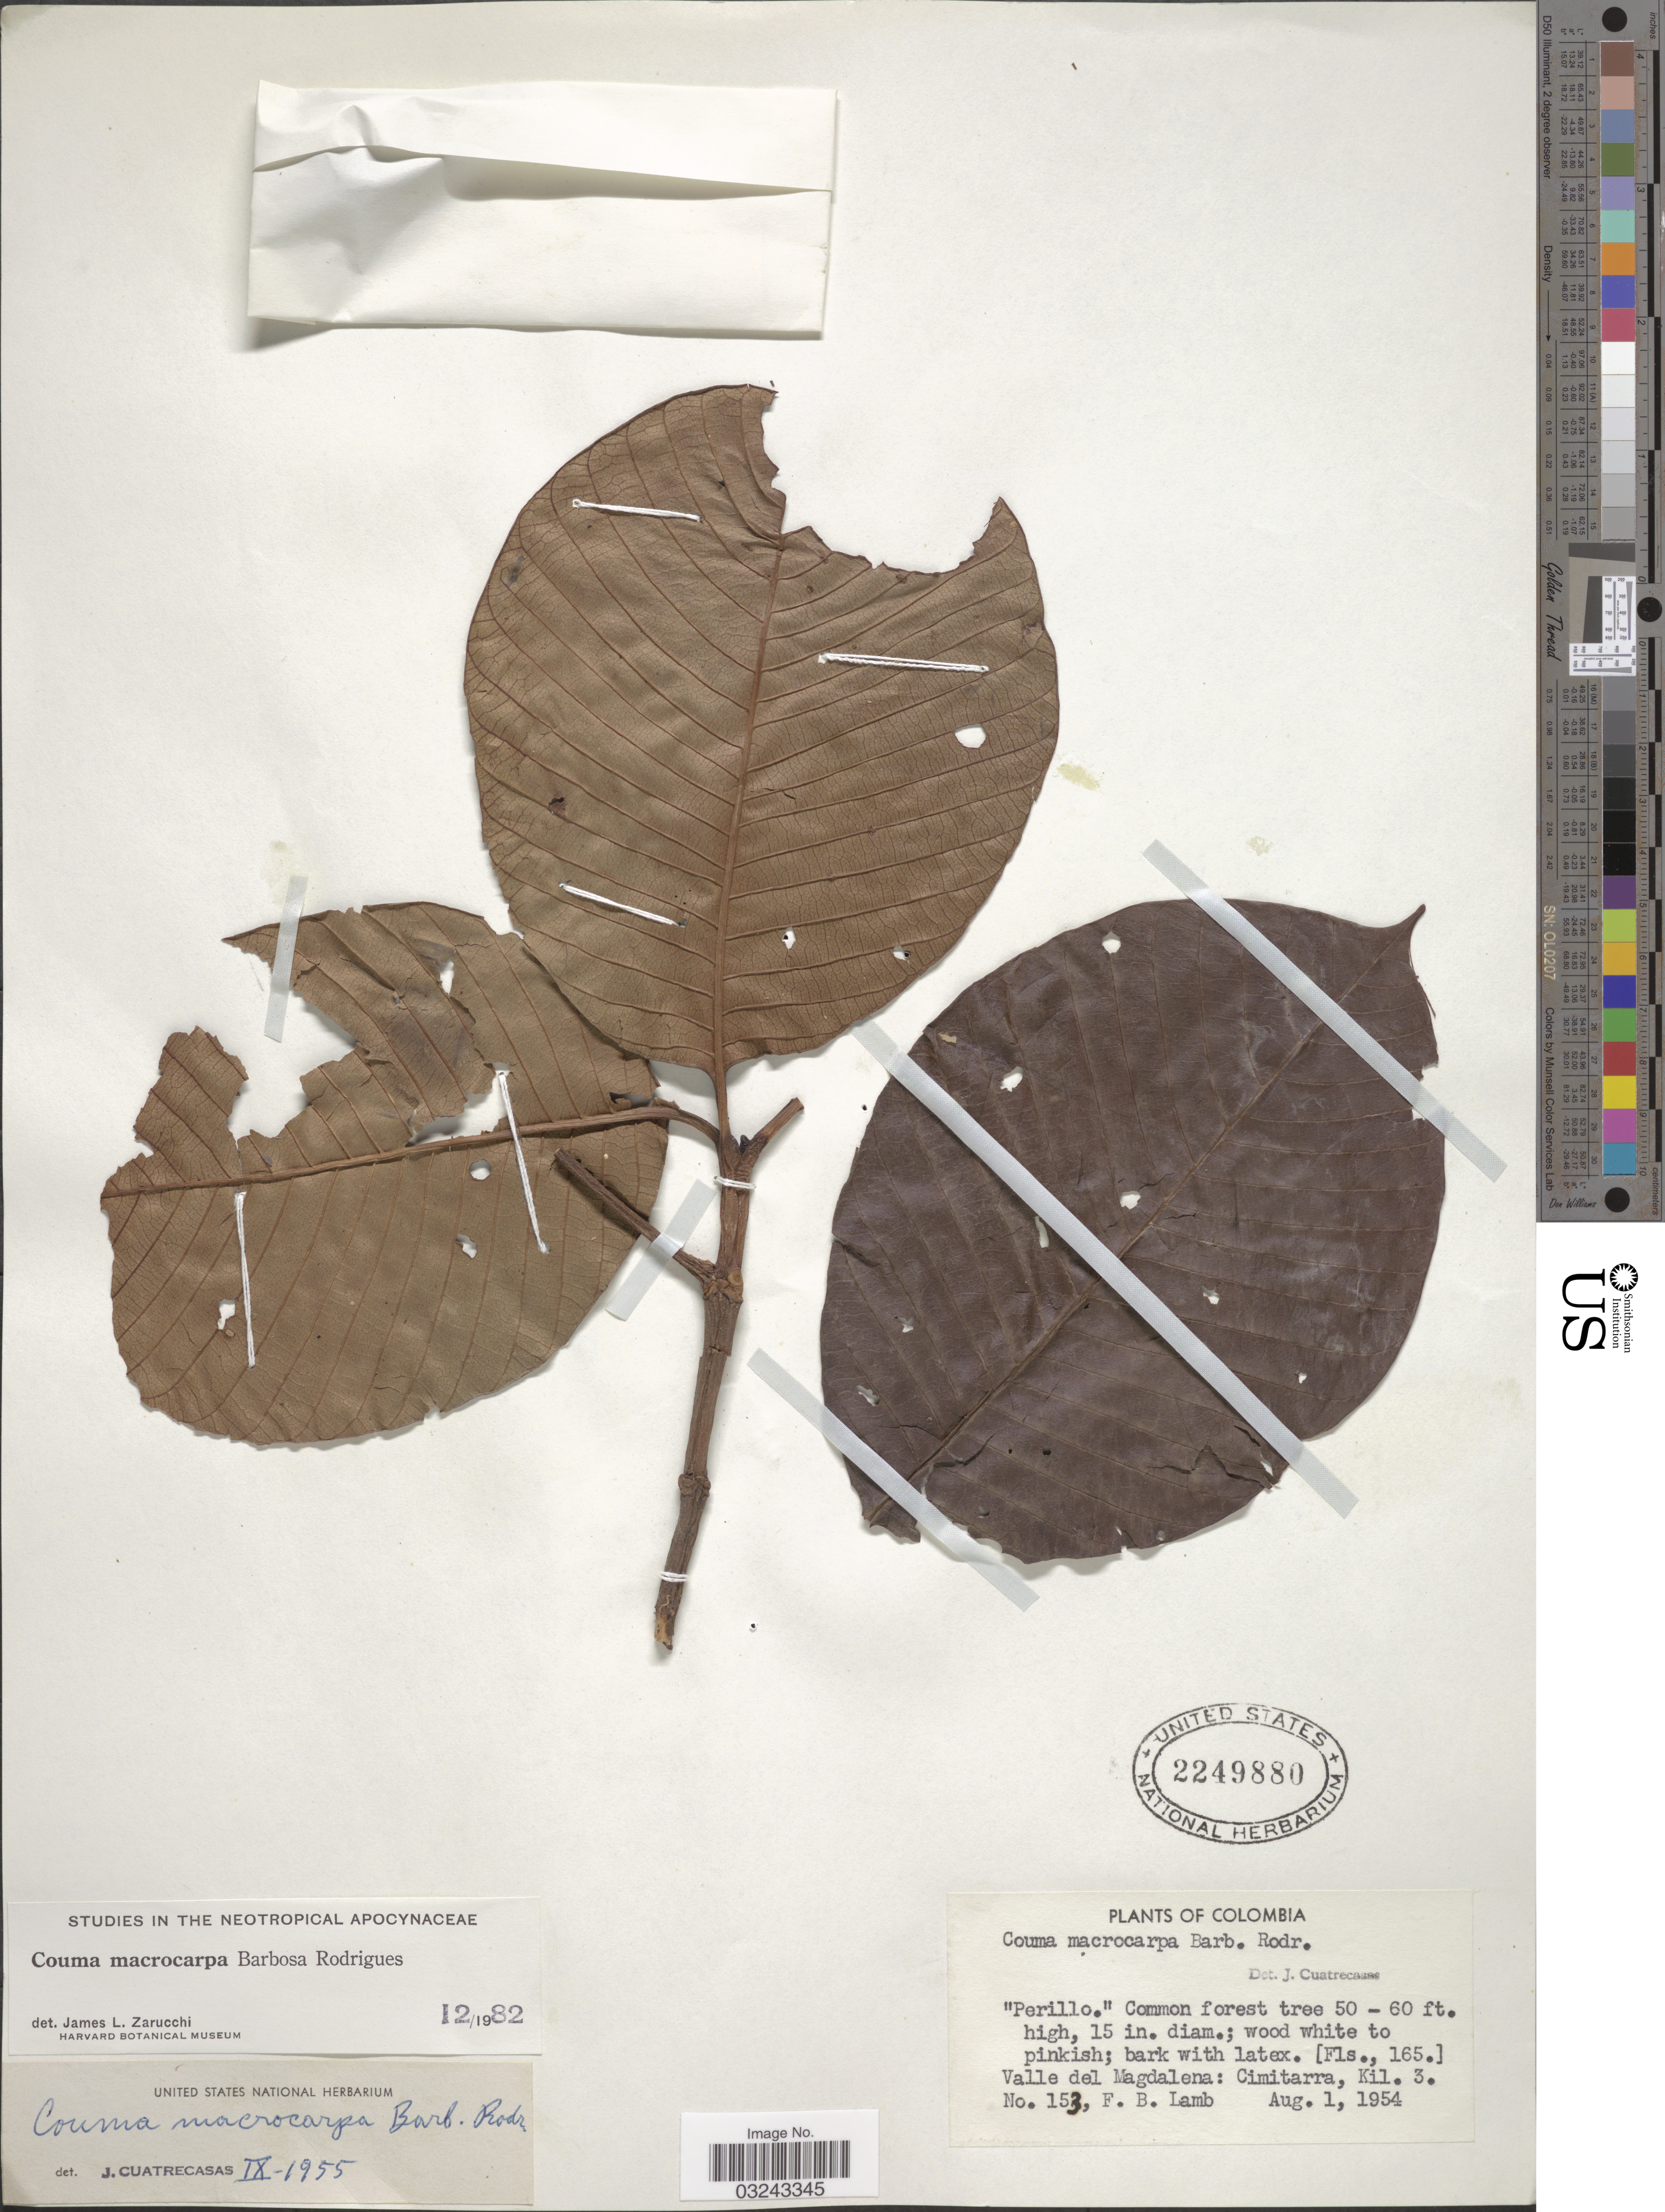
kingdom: Plantae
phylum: Tracheophyta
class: Magnoliopsida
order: Gentianales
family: Apocynaceae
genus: Couma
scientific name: Couma macrocarpa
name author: Barb. Rodr.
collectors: F. B. Lamb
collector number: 153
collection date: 1954-08-01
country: Colombia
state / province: Magdalena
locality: Valle del Magdalena: Cimitarra, Kil. 3.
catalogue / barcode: US 2249880